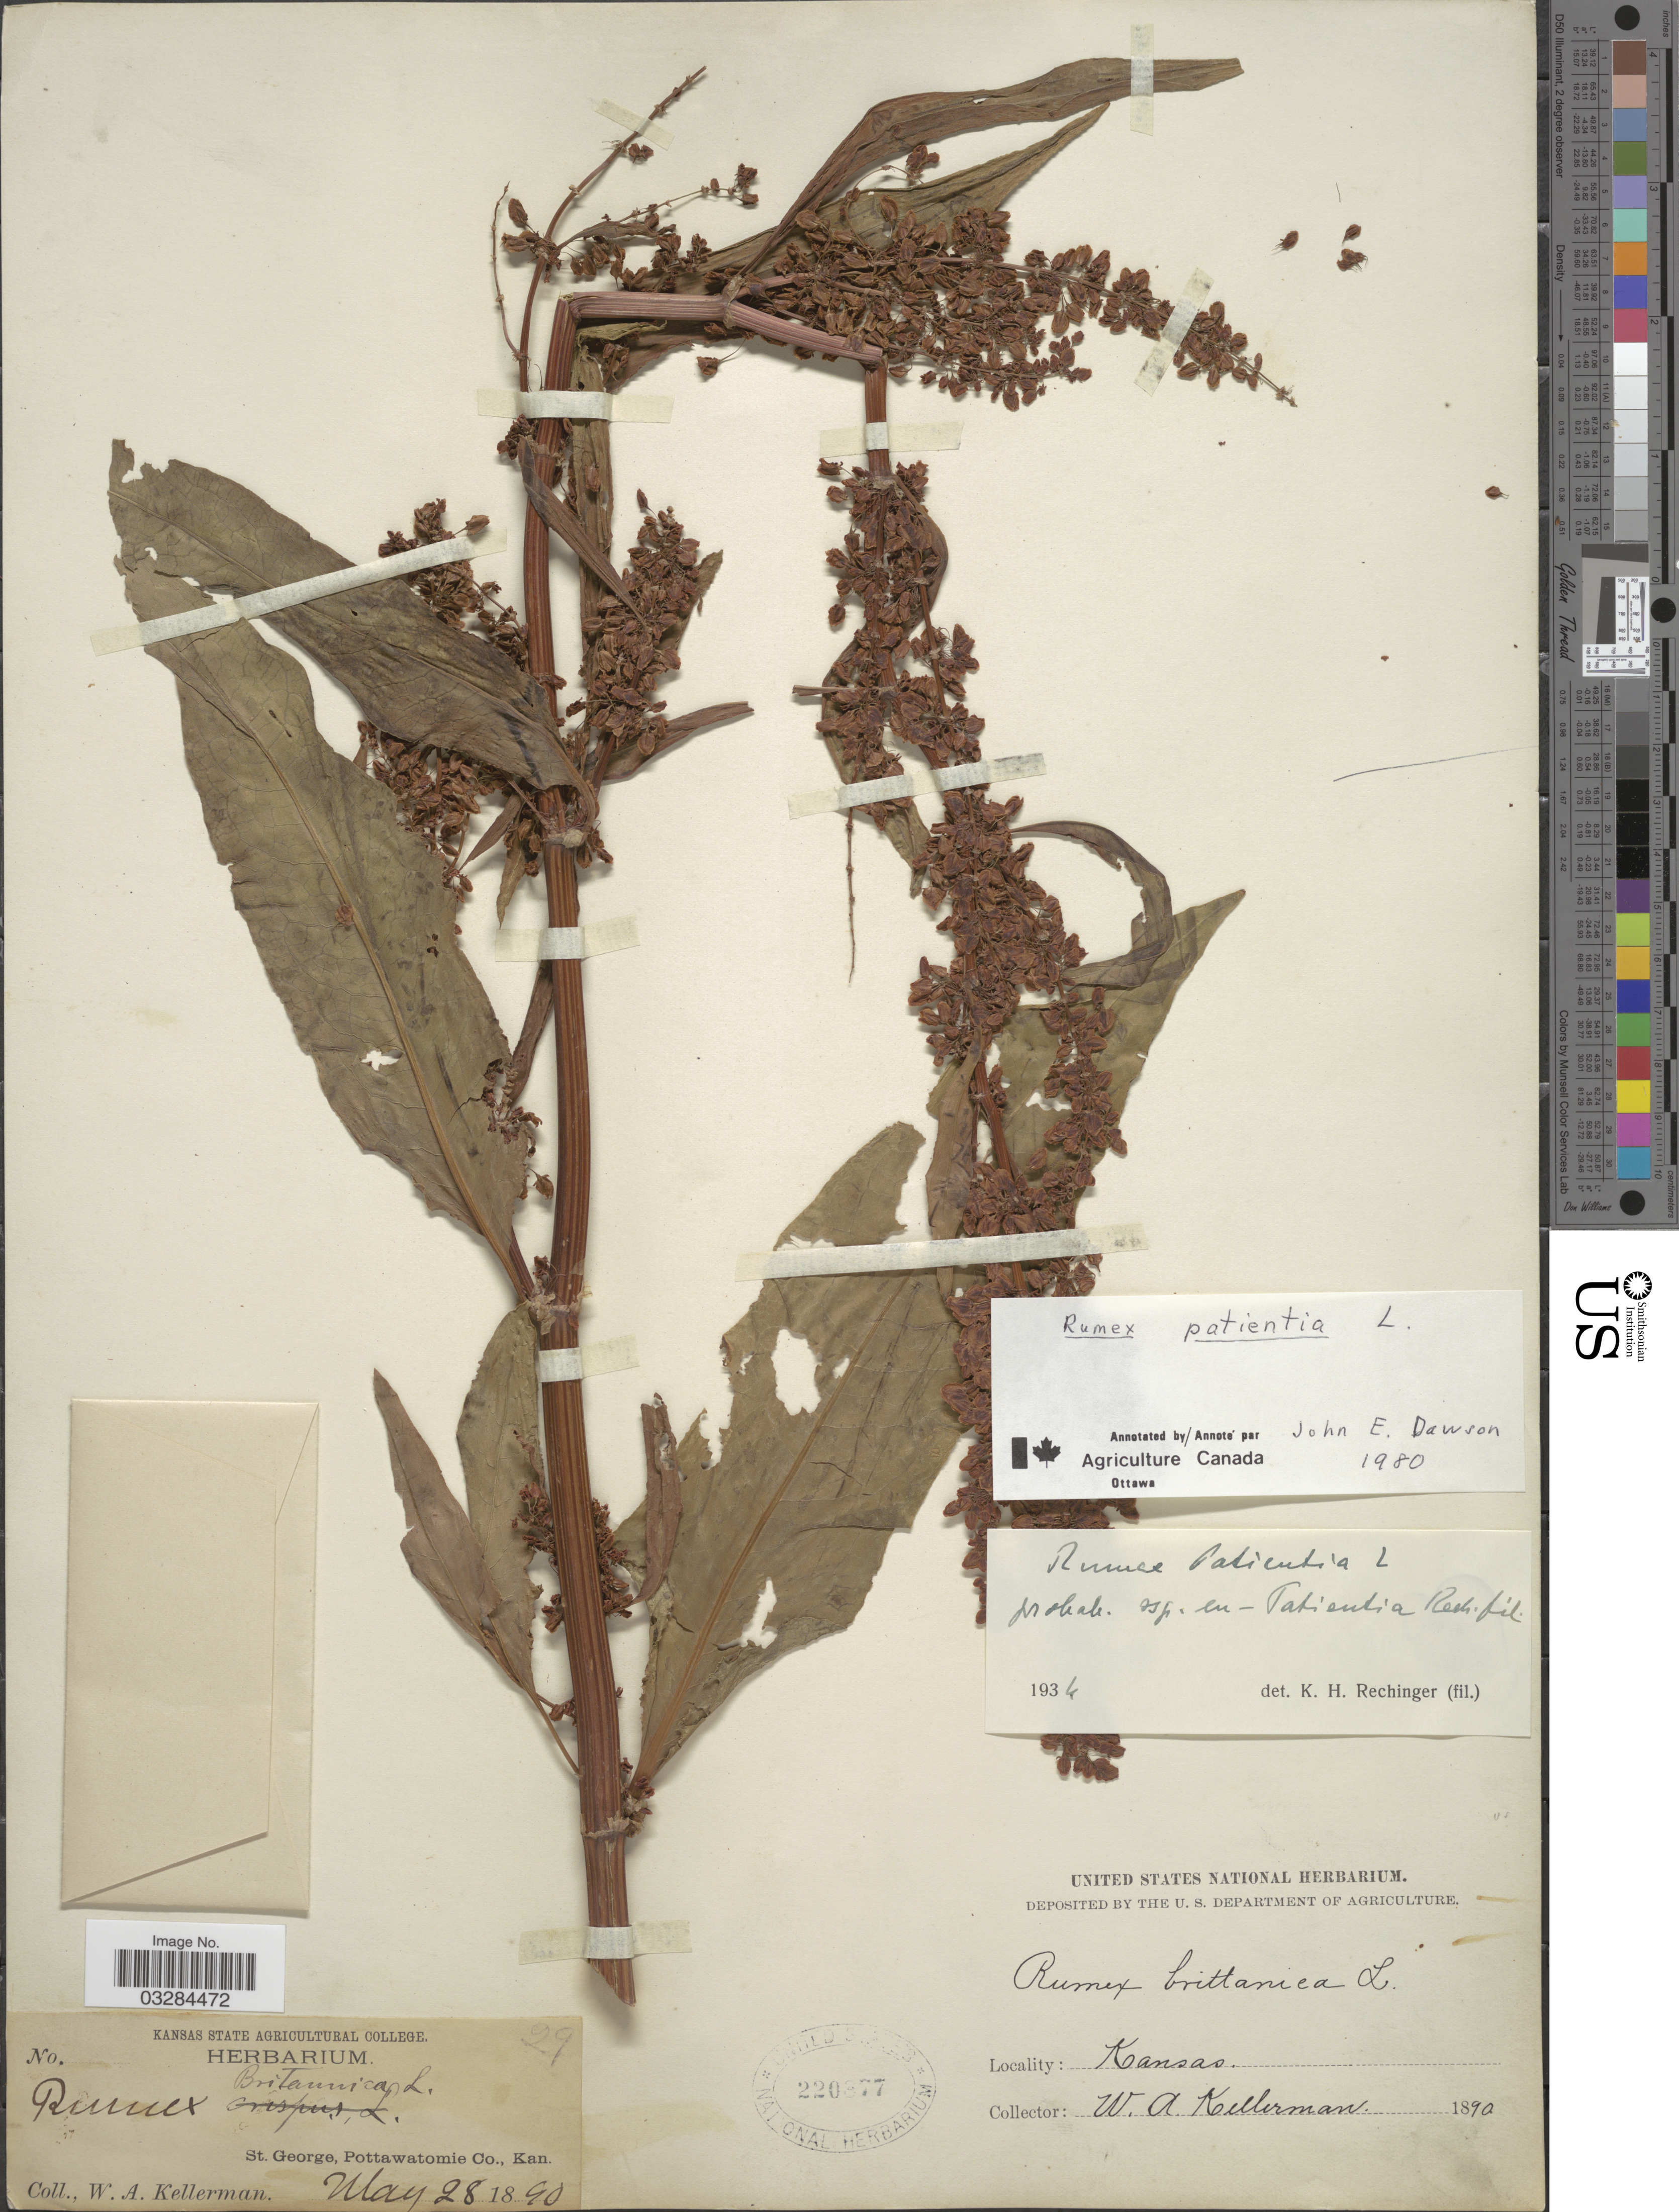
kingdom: Plantae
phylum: Tracheophyta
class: Magnoliopsida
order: Caryophyllales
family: Polygonaceae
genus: Rumex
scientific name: Rumex patientia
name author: L.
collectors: W. Kellerman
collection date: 1890-05-28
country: United States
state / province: Kansas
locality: St. George, Pottawatomie Co., Kan.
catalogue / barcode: US 220877